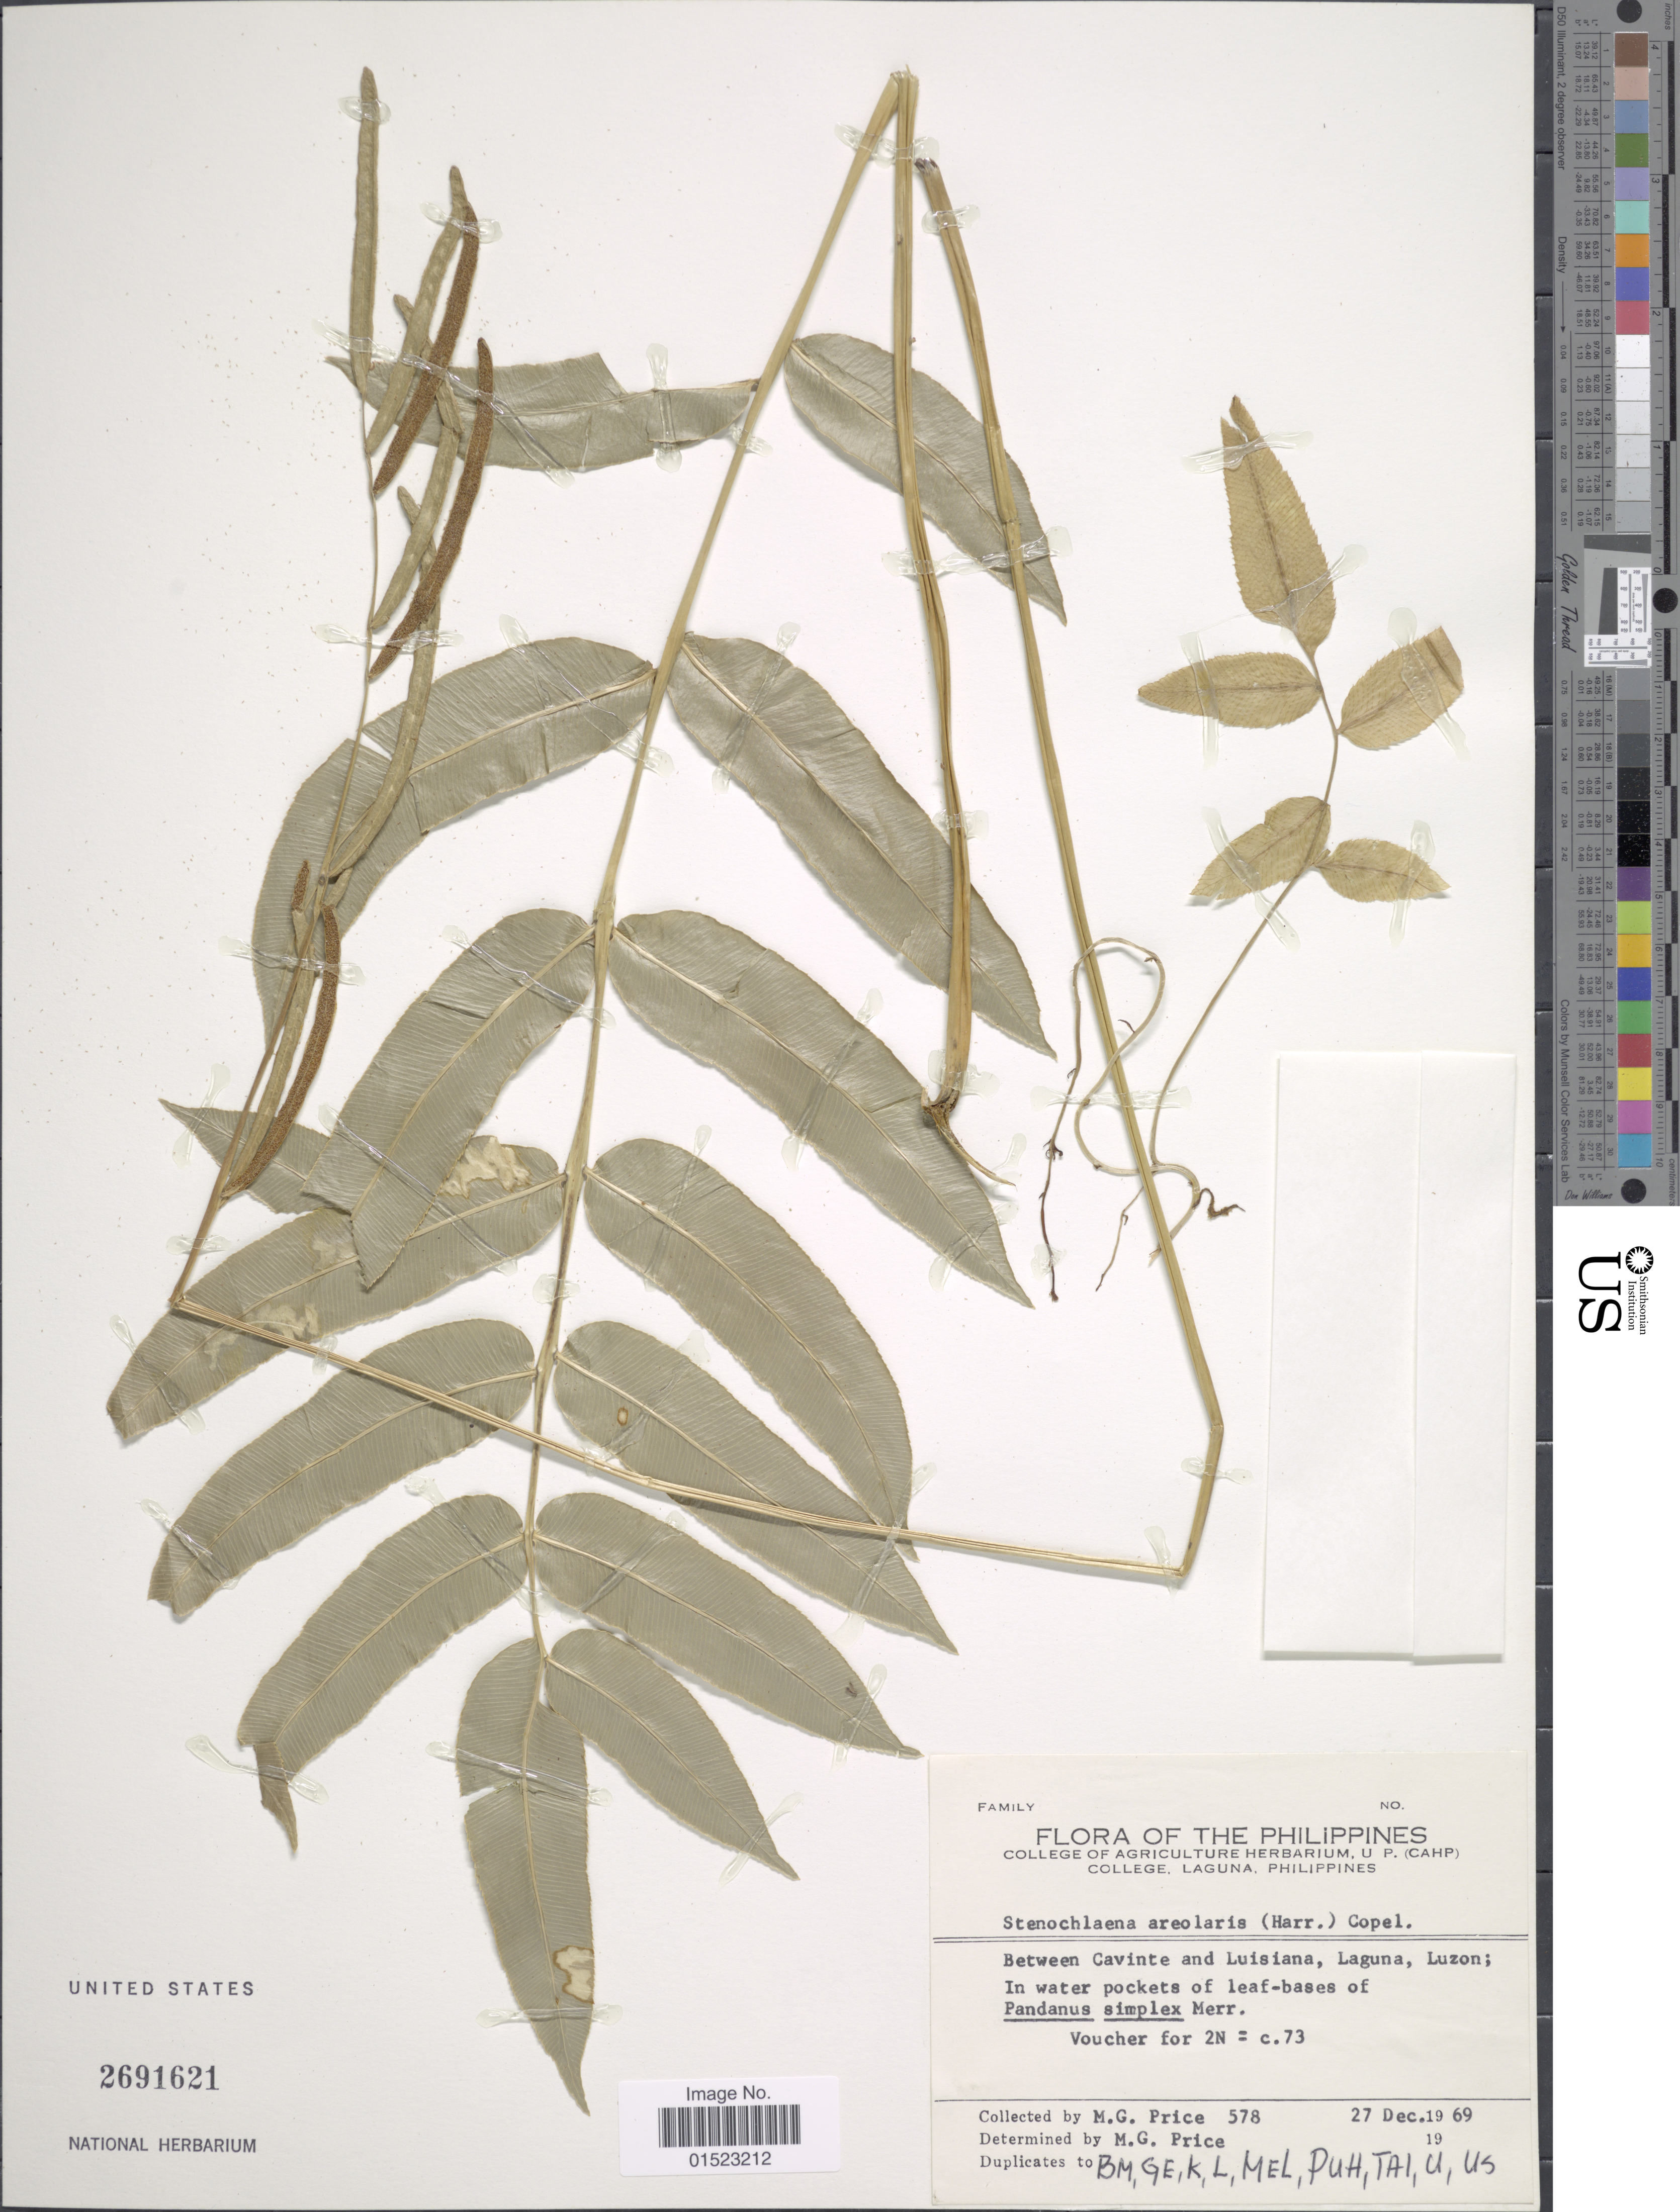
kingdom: Plantae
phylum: Tracheophyta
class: Polypodiopsida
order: Polypodiales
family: Blechnaceae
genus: Stenochlaena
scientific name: Stenochlaena areolaris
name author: (Harr.) Copel.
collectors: M. G. Price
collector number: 578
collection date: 1969-12-27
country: Philippines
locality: Between Cavinte and Luisiana, Laguna, Luzon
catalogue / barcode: US 2691621